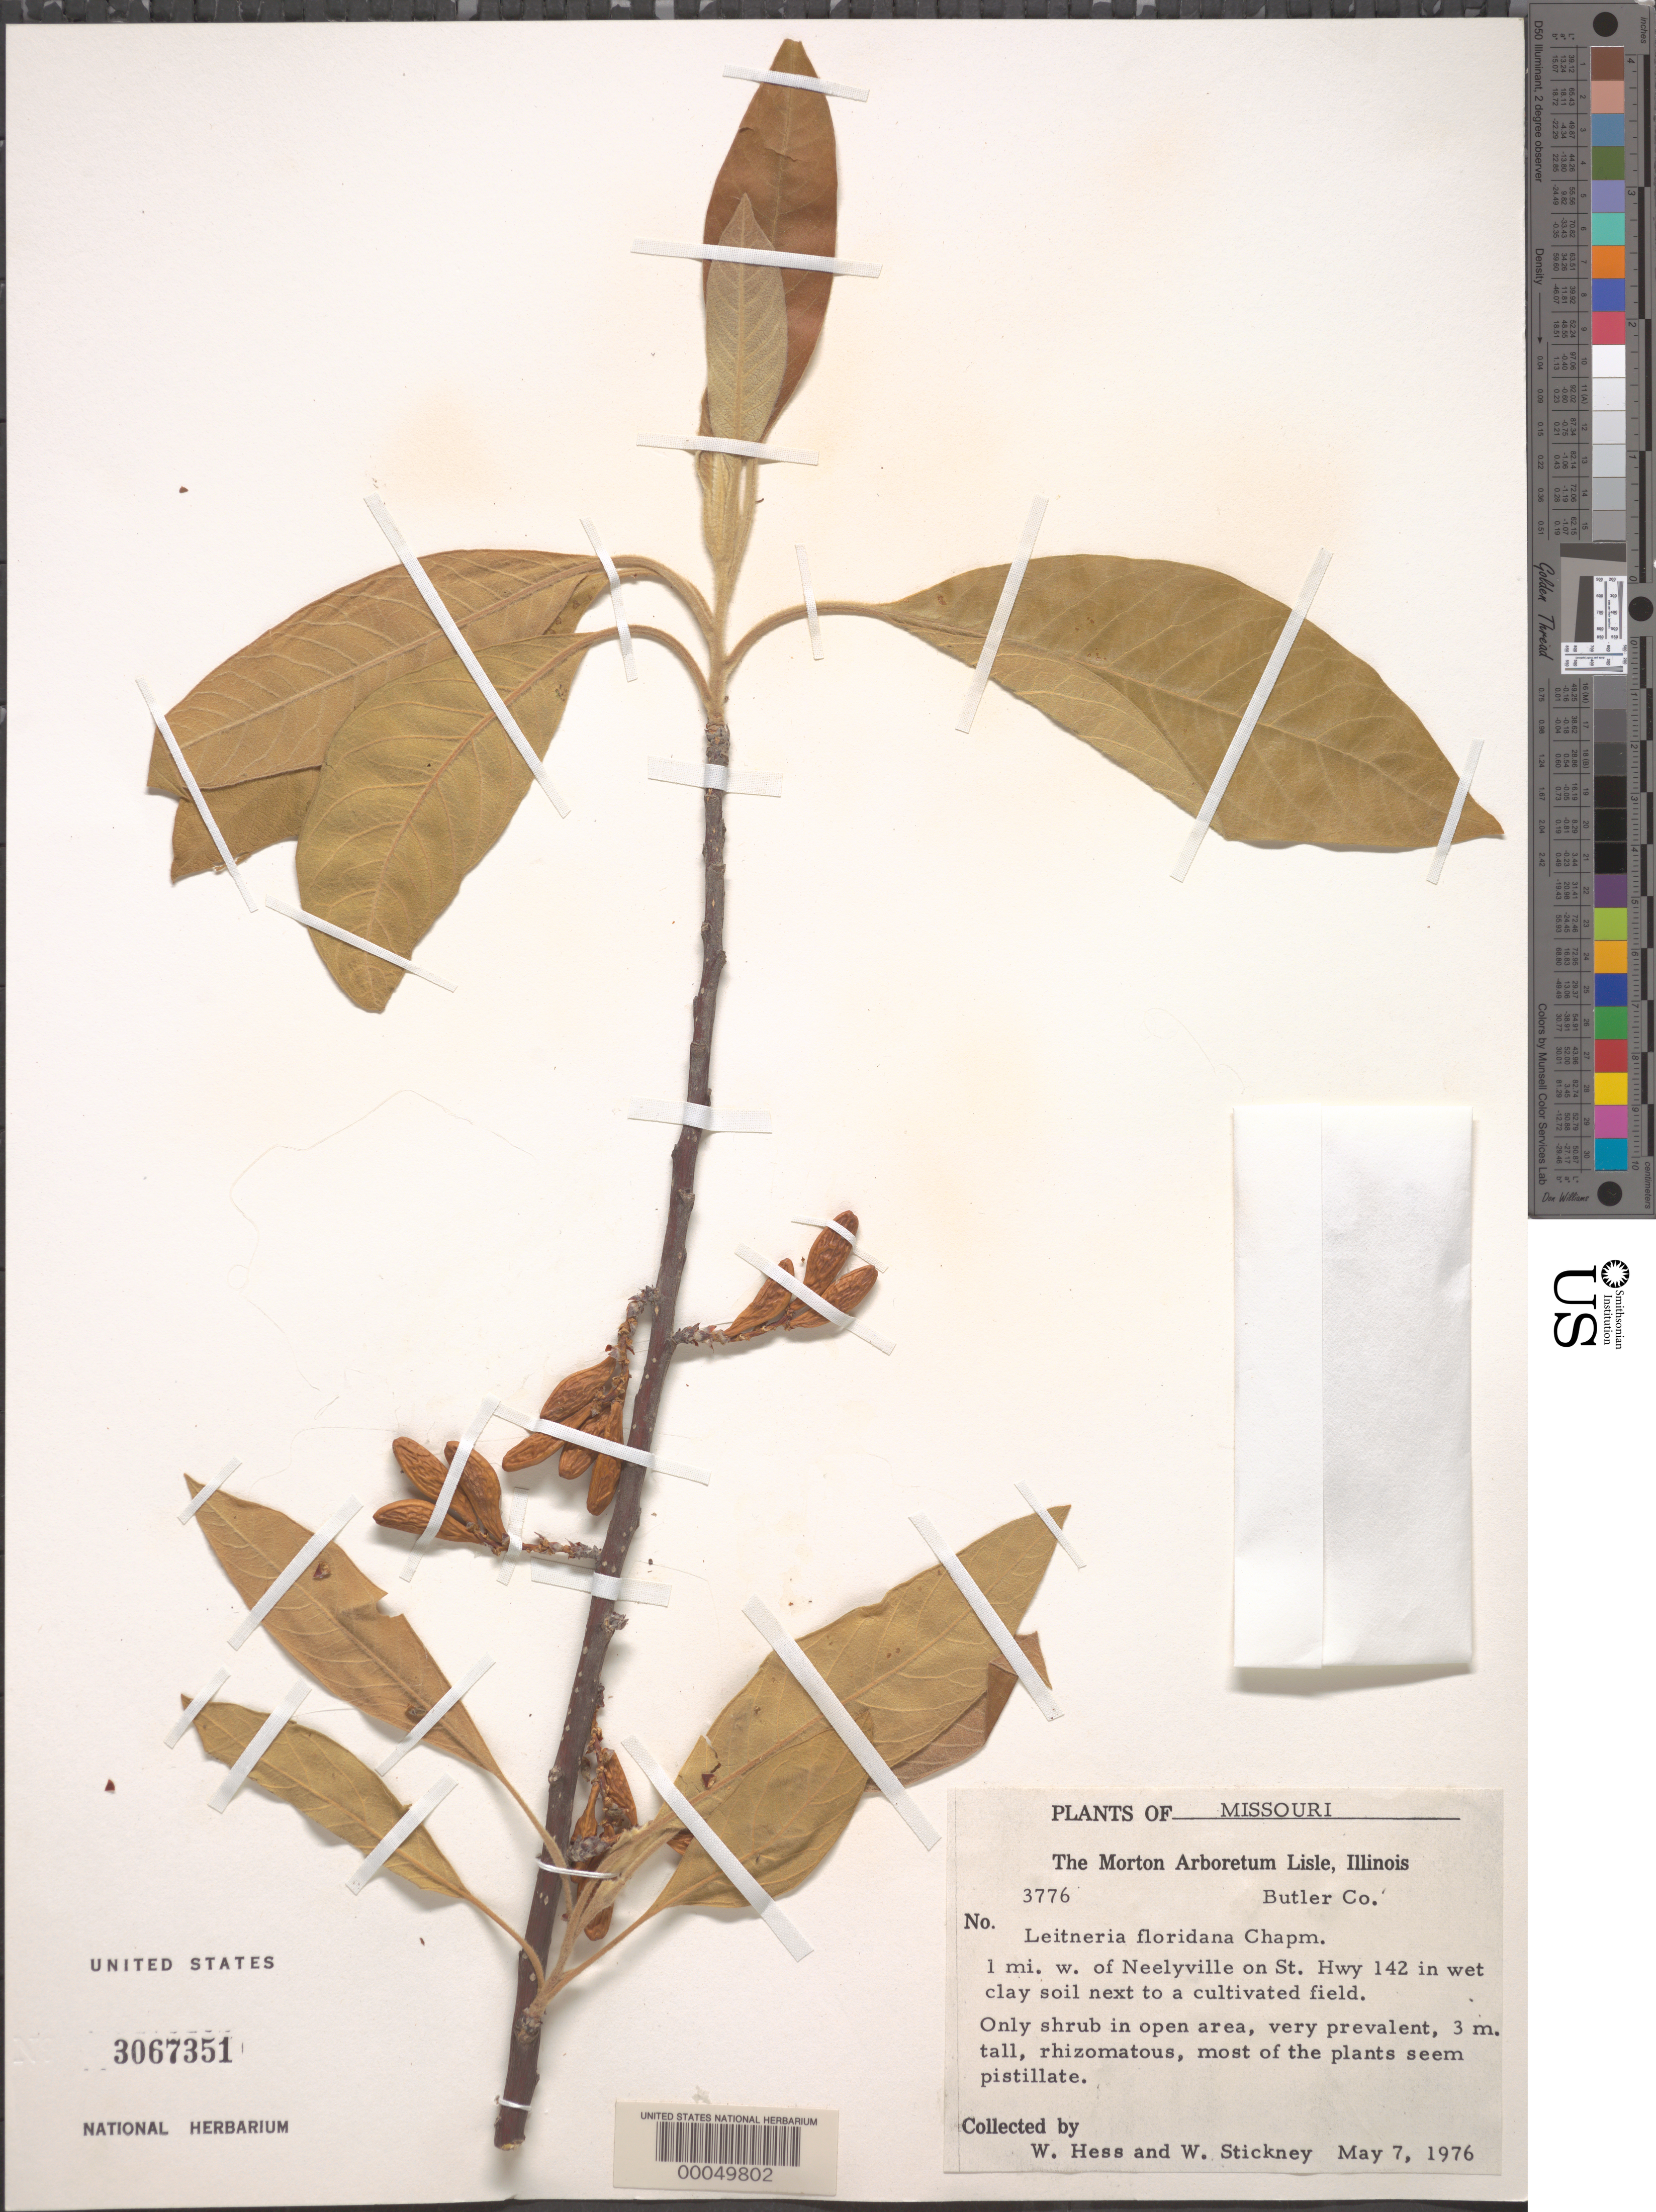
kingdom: Plantae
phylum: Tracheophyta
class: Magnoliopsida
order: Sapindales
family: Simaroubaceae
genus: Leitneria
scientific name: Leitneria floridana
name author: Chapm.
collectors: W. Hess & P. Stickney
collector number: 3776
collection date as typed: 07 May 1976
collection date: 1976-05-07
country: United States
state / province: Missouri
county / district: Butler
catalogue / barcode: US 3067351